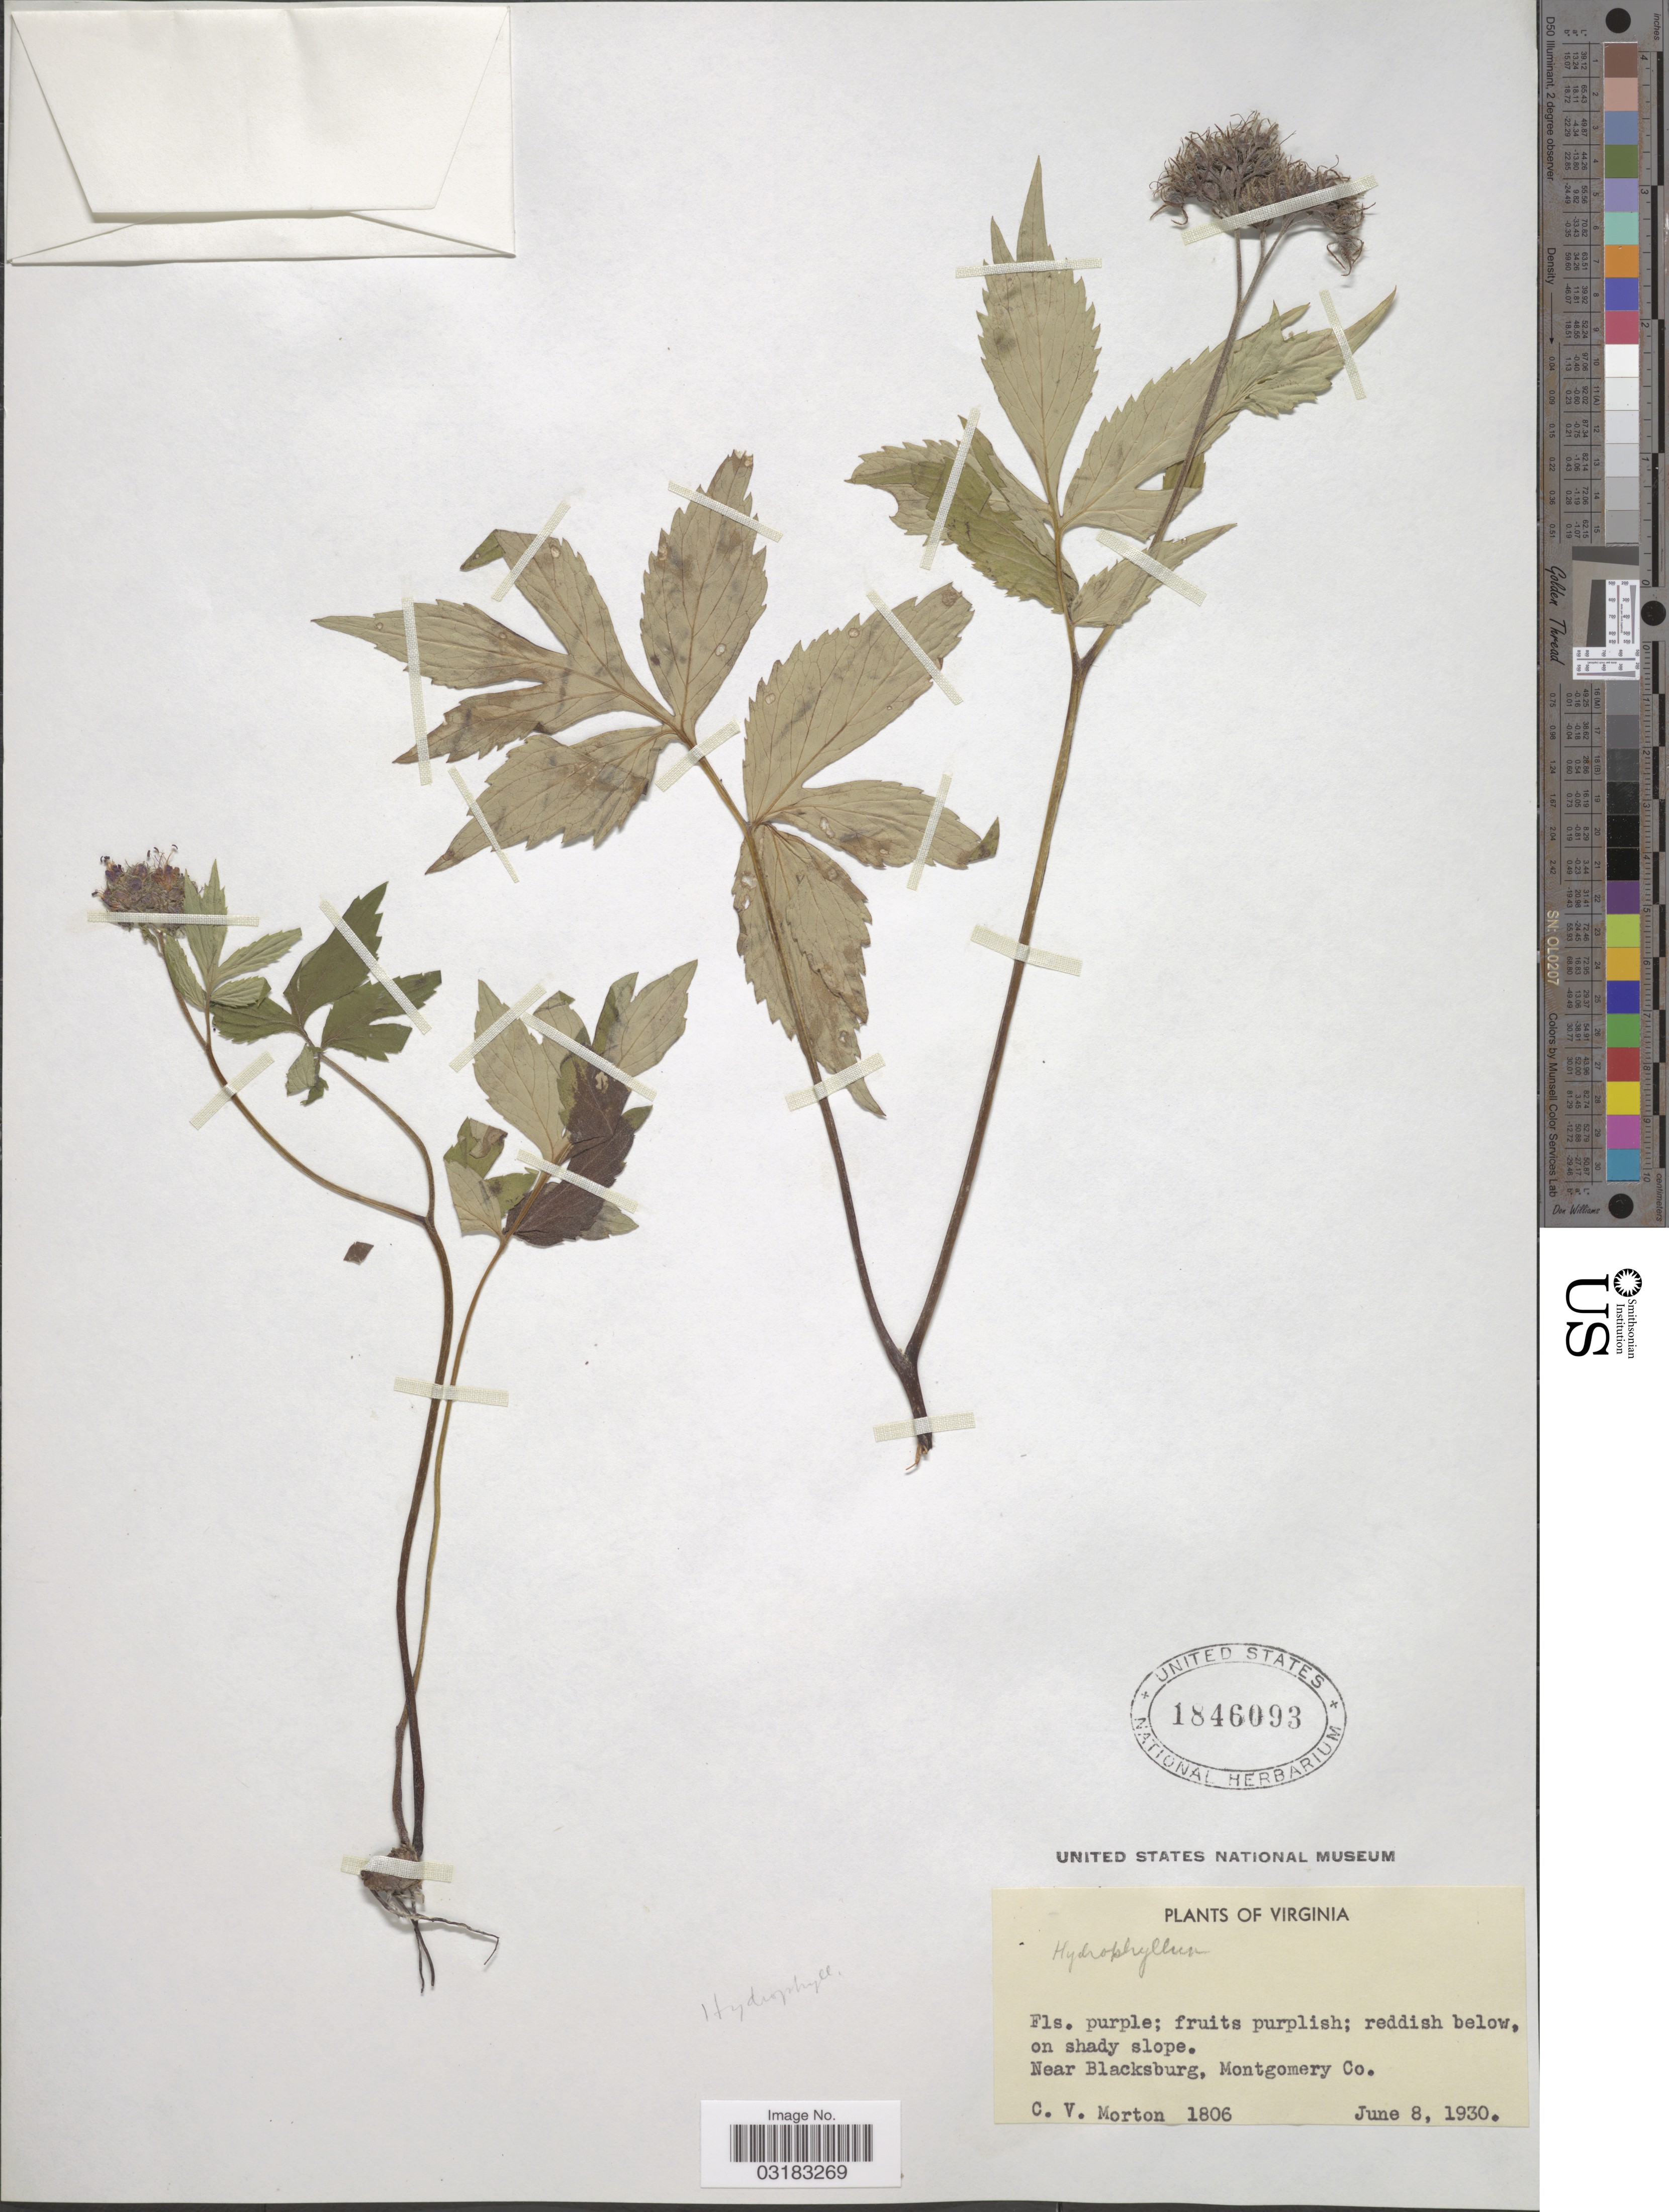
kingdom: Plantae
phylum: Tracheophyta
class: Magnoliopsida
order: Boraginales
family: Hydrophyllaceae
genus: Hydrophyllum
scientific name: Hydrophyllum sp.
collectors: C. V. Morton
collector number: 1806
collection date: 1930-06-08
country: United States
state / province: Virginia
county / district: Montgomery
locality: Near Blacksburg, Montgomery Co.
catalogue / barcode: US 1846093